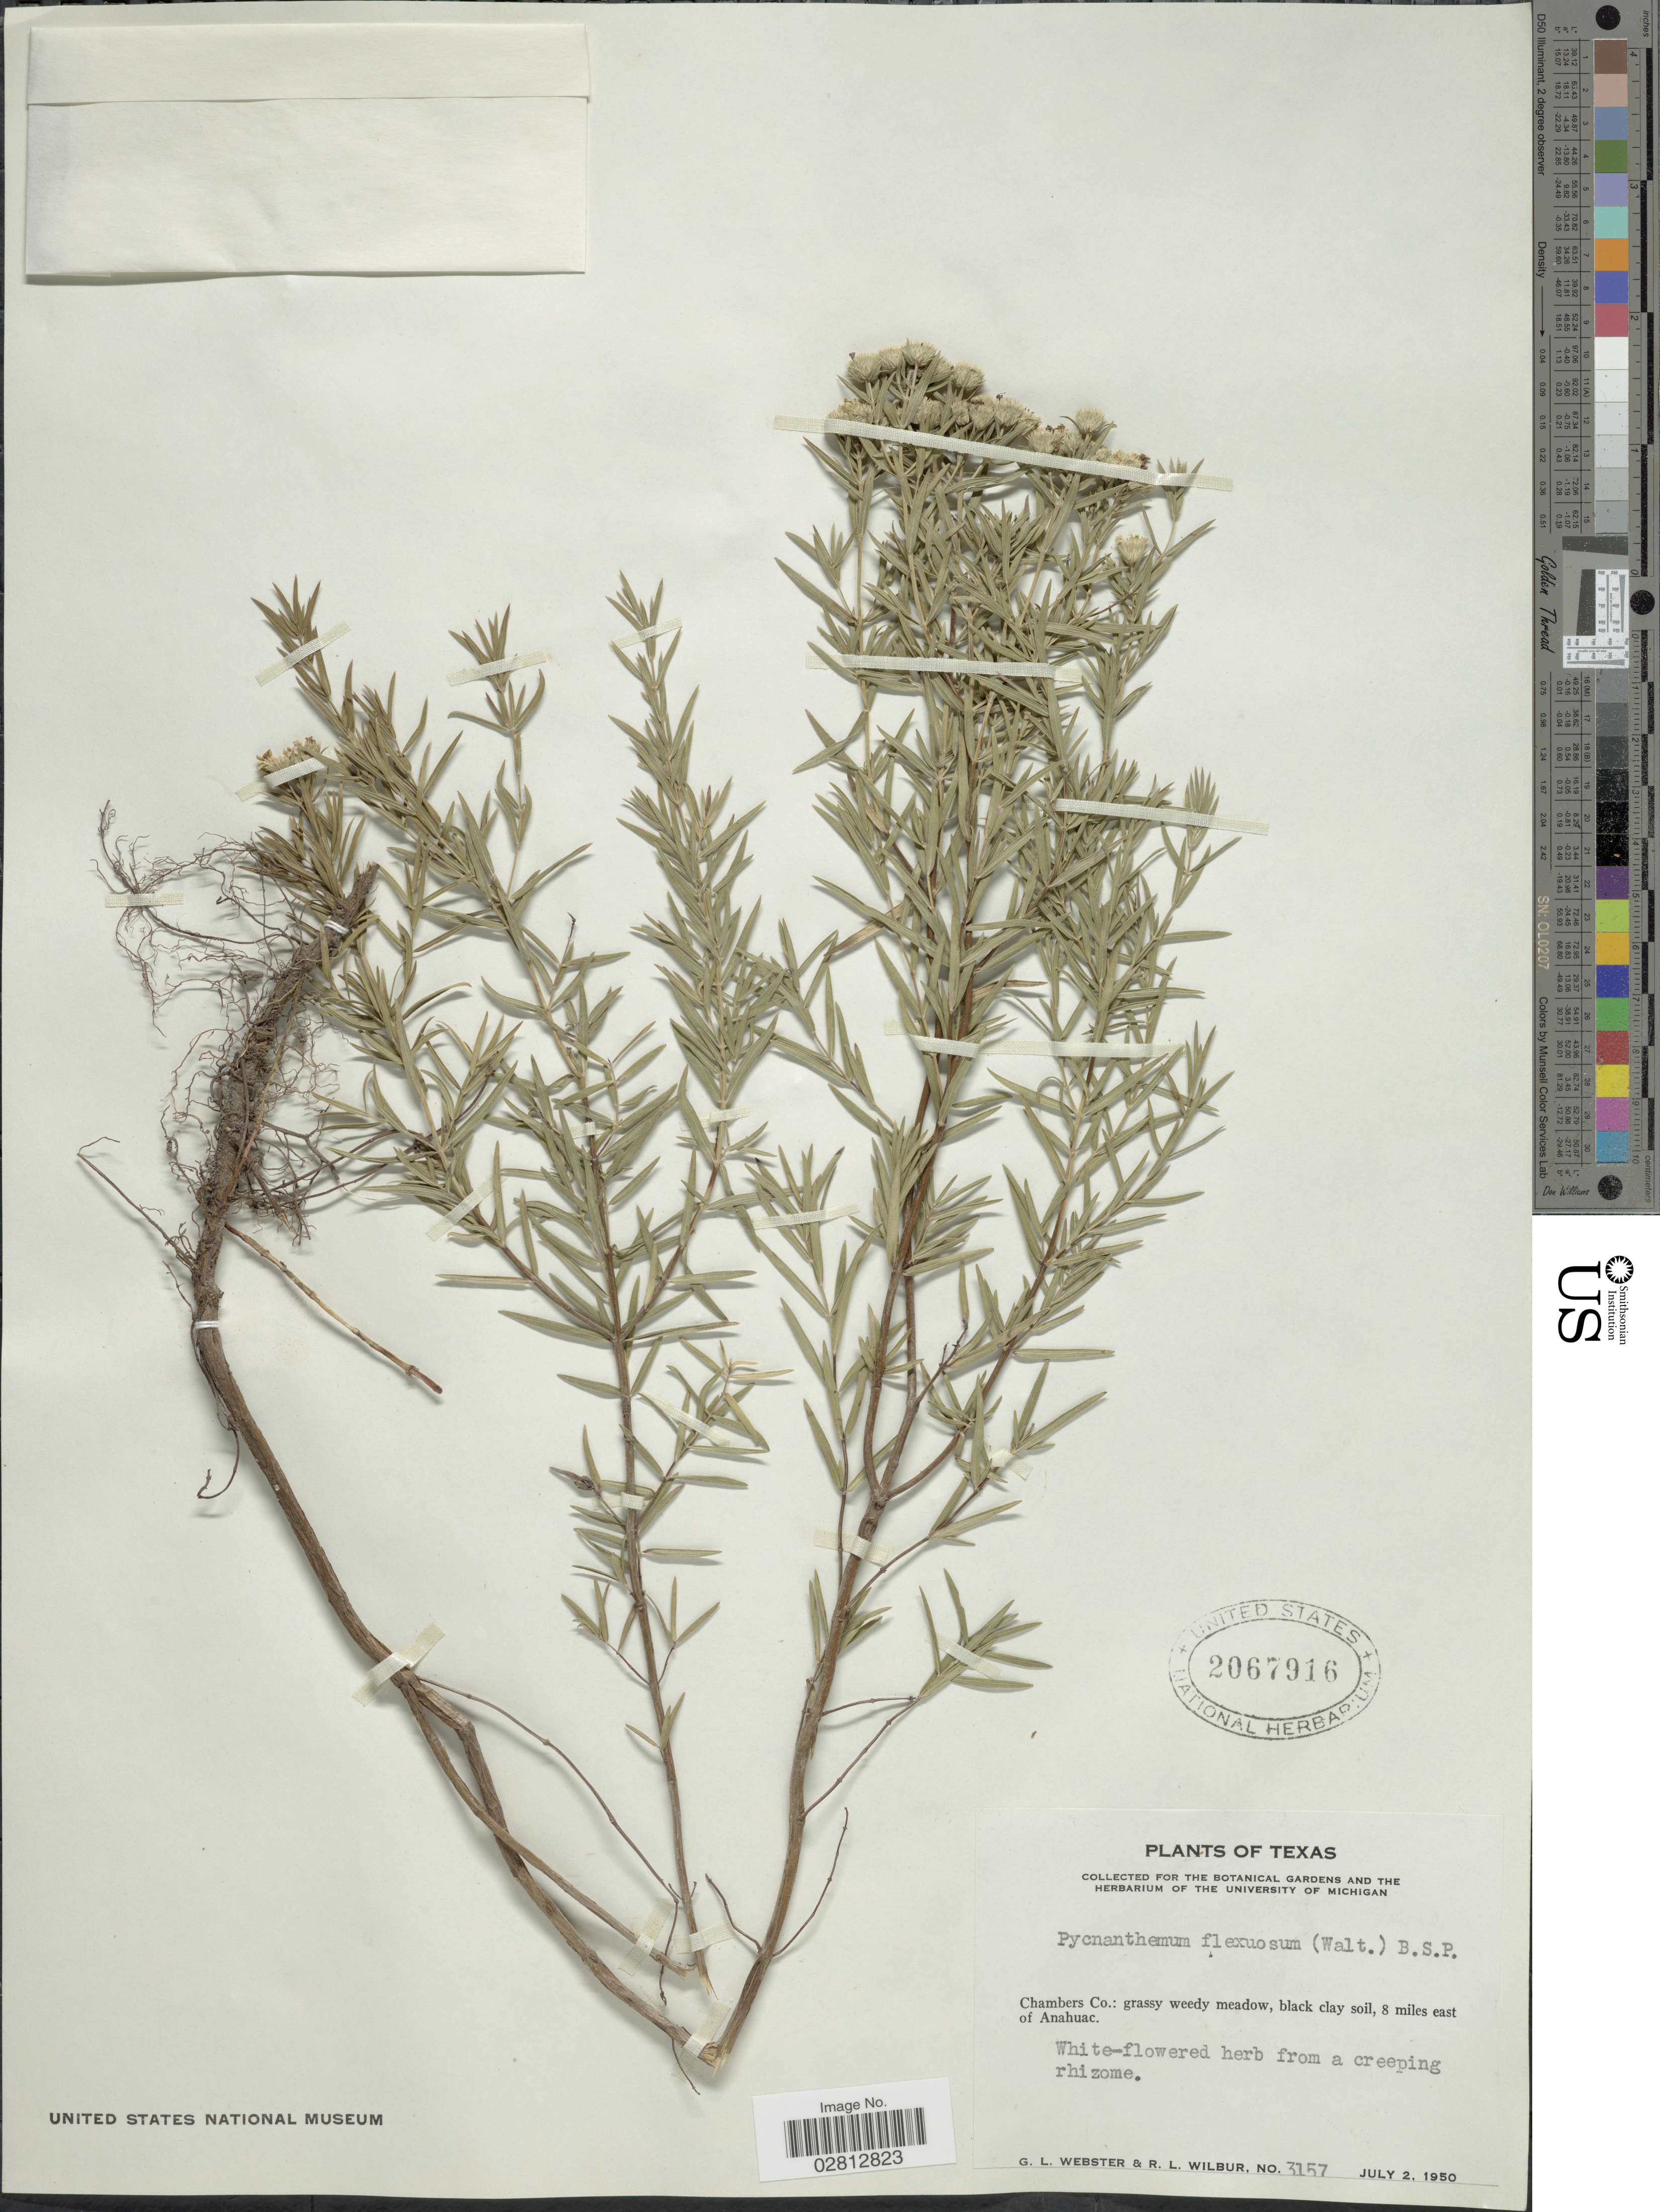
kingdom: Plantae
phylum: Tracheophyta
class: Magnoliopsida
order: Lamiales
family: Lamiaceae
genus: Pycnanthemum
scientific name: Pycnanthemum tenuifolium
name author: Schrad.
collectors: G. L. Webster & R. L. Wilbur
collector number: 3157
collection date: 1950-07-02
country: United States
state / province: Texas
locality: Chambers Co.: grassy weedy meadow, black clay soil, 8 miles east of Anahuac.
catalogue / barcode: US 2067916